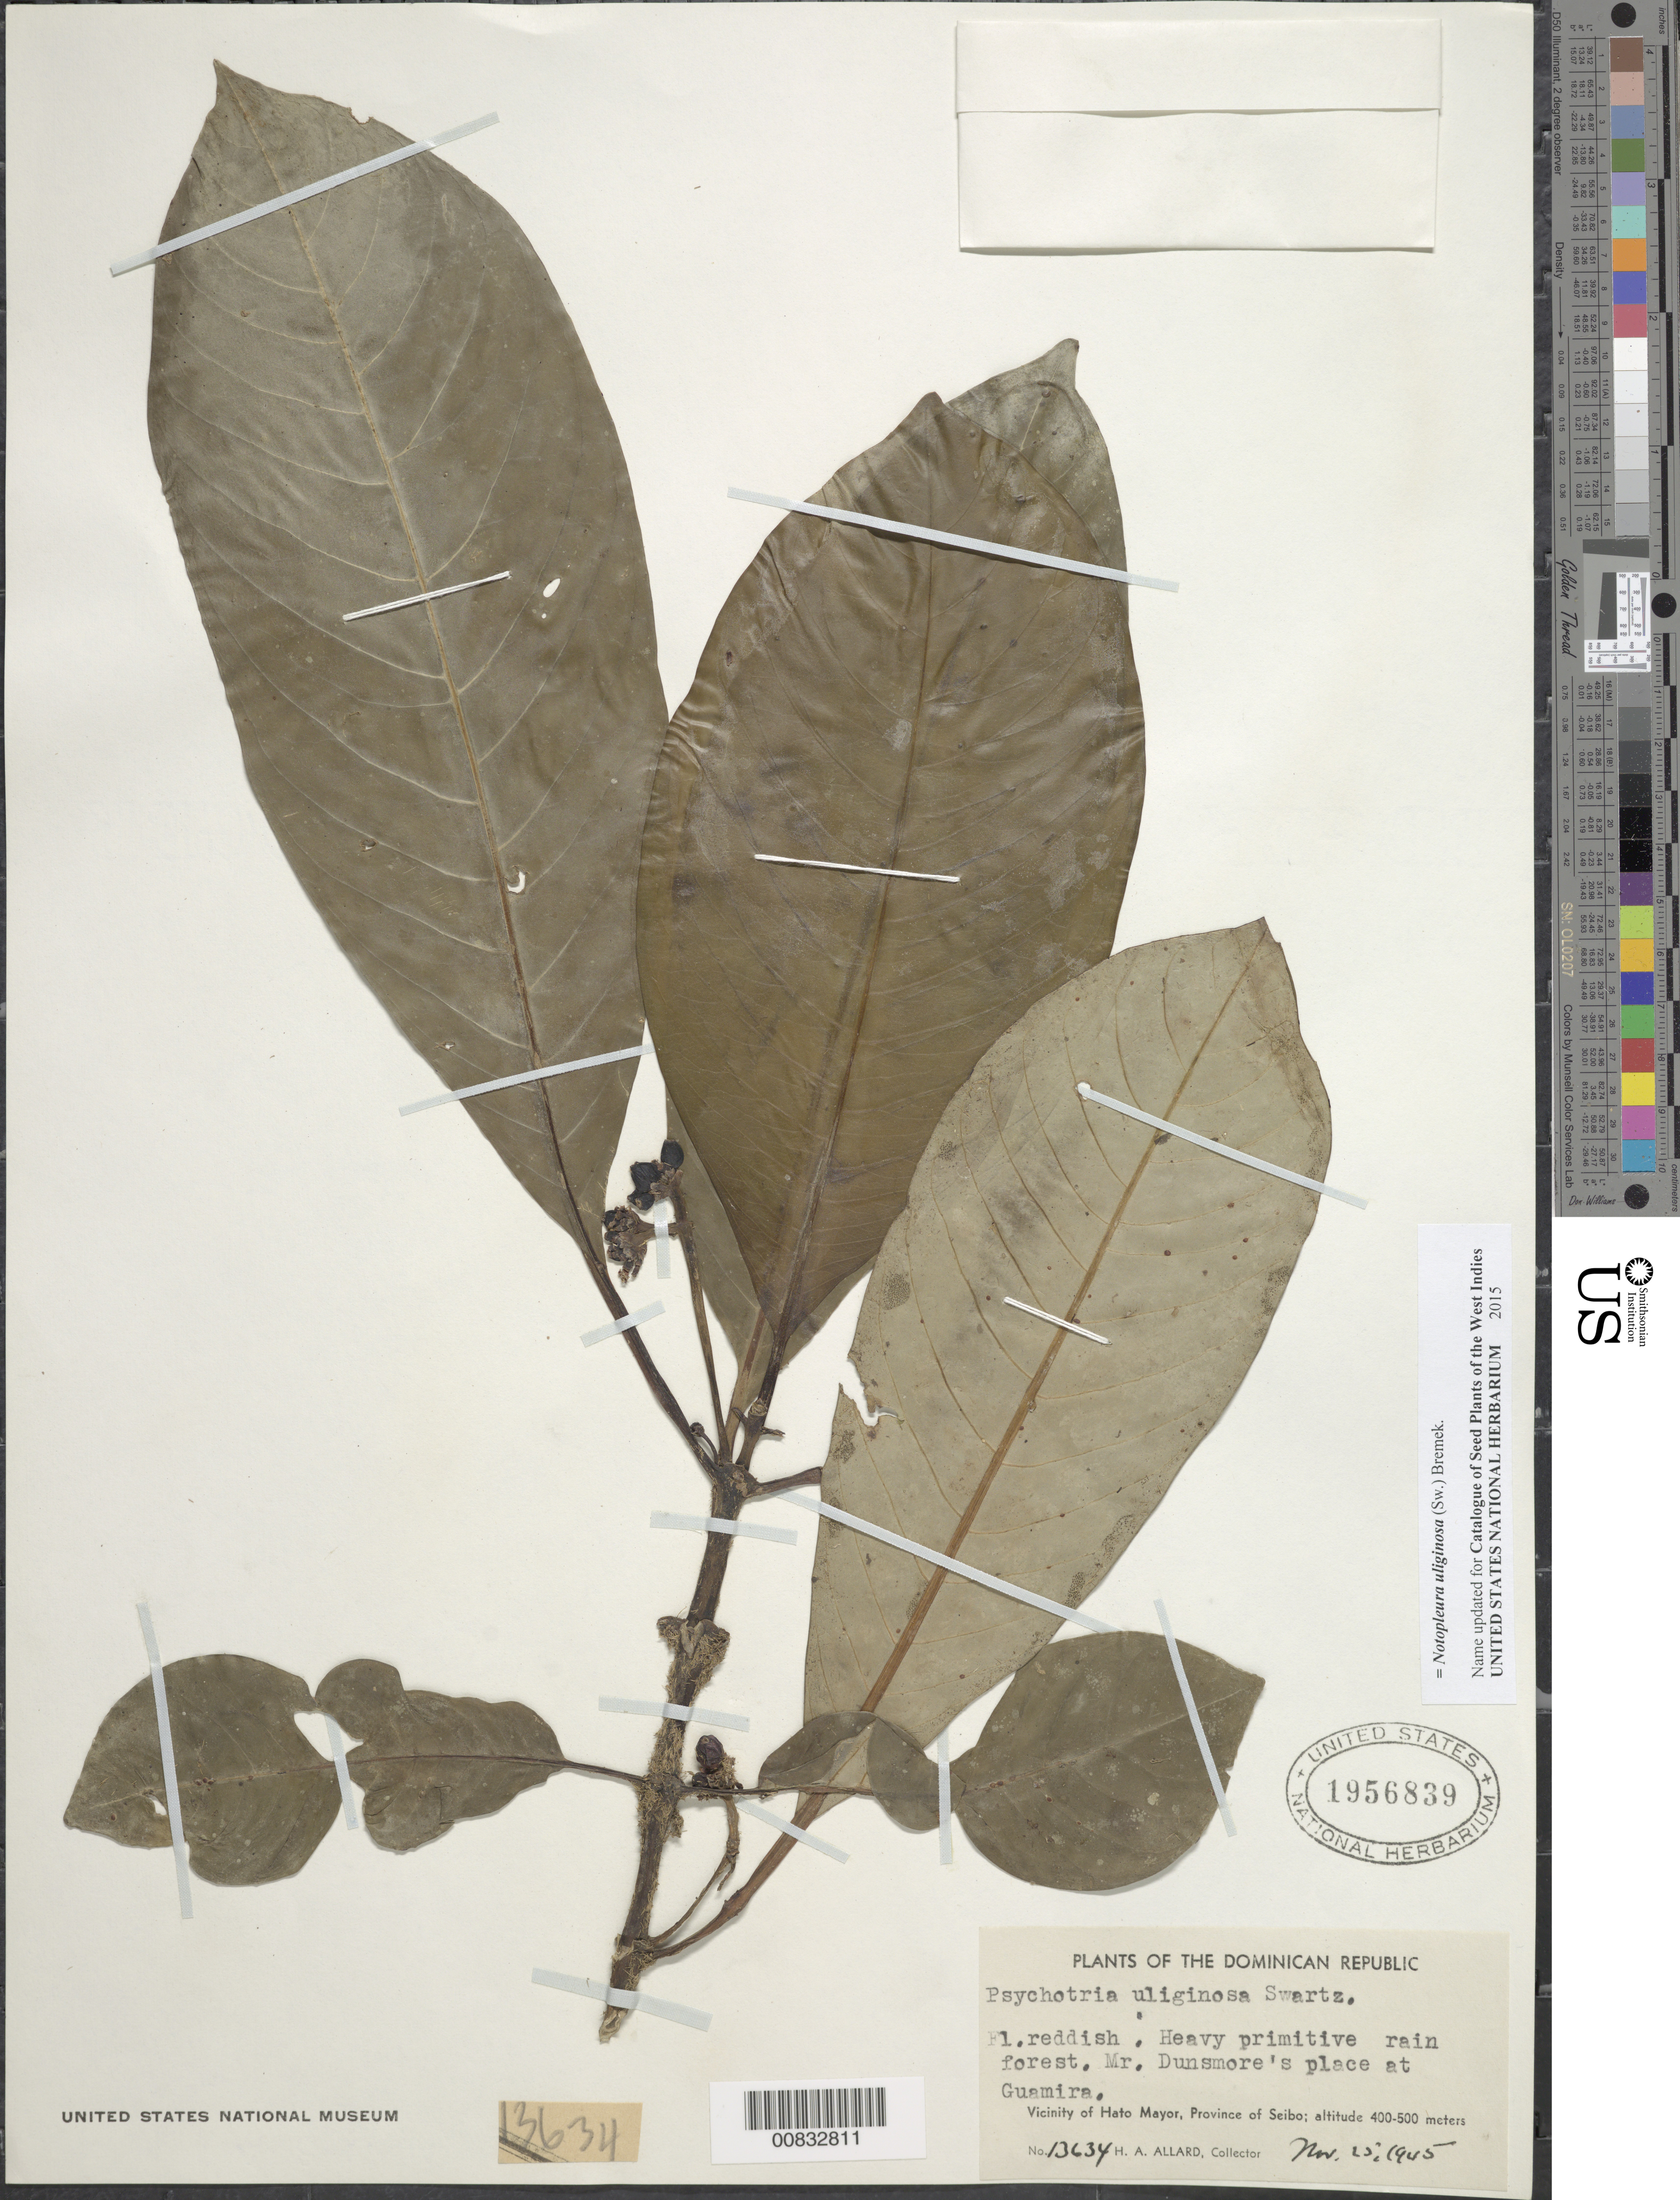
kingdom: Plantae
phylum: Tracheophyta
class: Magnoliopsida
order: Gentianales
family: Rubiaceae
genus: Notopleura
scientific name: Notopleura uliginosa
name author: (Sw.) Bremek.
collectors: H. A. Allard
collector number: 13634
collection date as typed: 25 Nov 1945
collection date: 1945-11-25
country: Dominican Republic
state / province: El Seibo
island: Hispaniola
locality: Vicinity of Hato Mayor, Mr. Dunsmore's place at Guamira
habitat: Heavy primitive rain forest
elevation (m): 400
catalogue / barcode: US 1956839